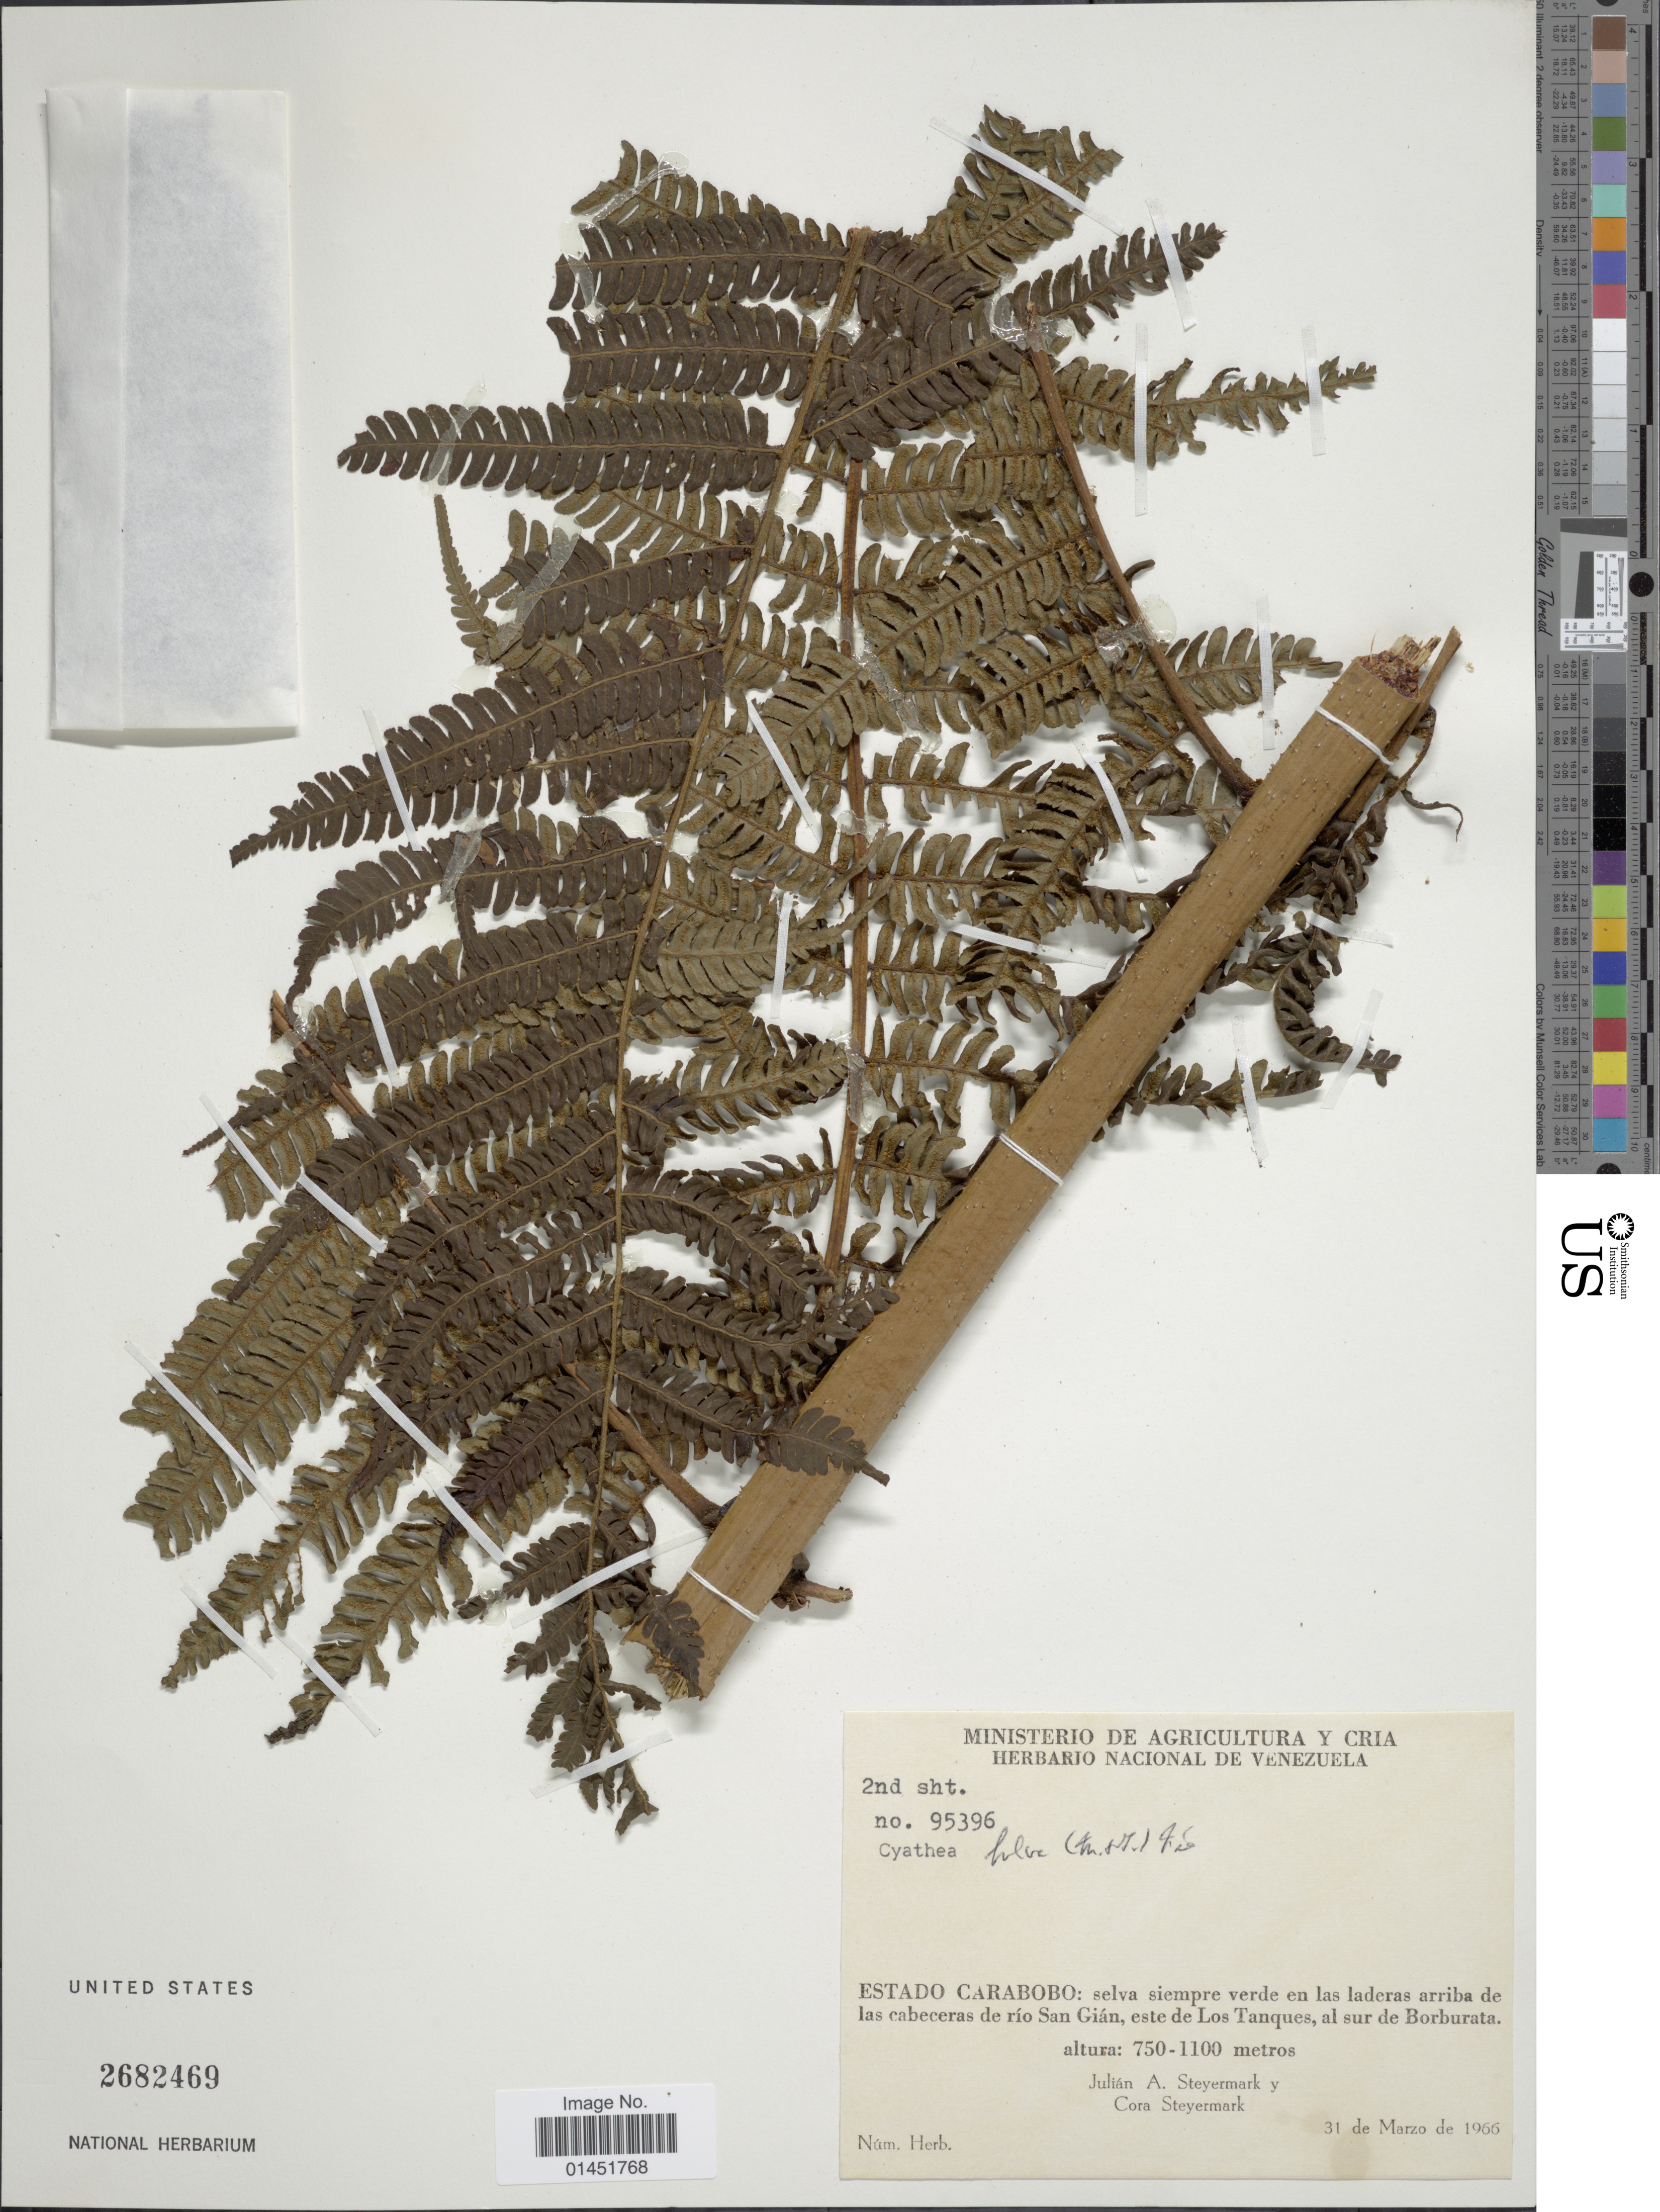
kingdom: Plantae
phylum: Tracheophyta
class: Polypodiopsida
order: Cyatheales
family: Cyatheaceae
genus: Cyathea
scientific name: Cyathea fulva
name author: (M. Martens & Galeotti) Fée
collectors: J. Steyermark & C. Steyermark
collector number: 95396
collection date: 1966-03-31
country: Venezuela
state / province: Carabobo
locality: Selva siempre verde en las laderas arriba de las cabeceras de río San Gián, este de Los Tanques, al sur de Borburata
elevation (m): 750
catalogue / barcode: US 2682469